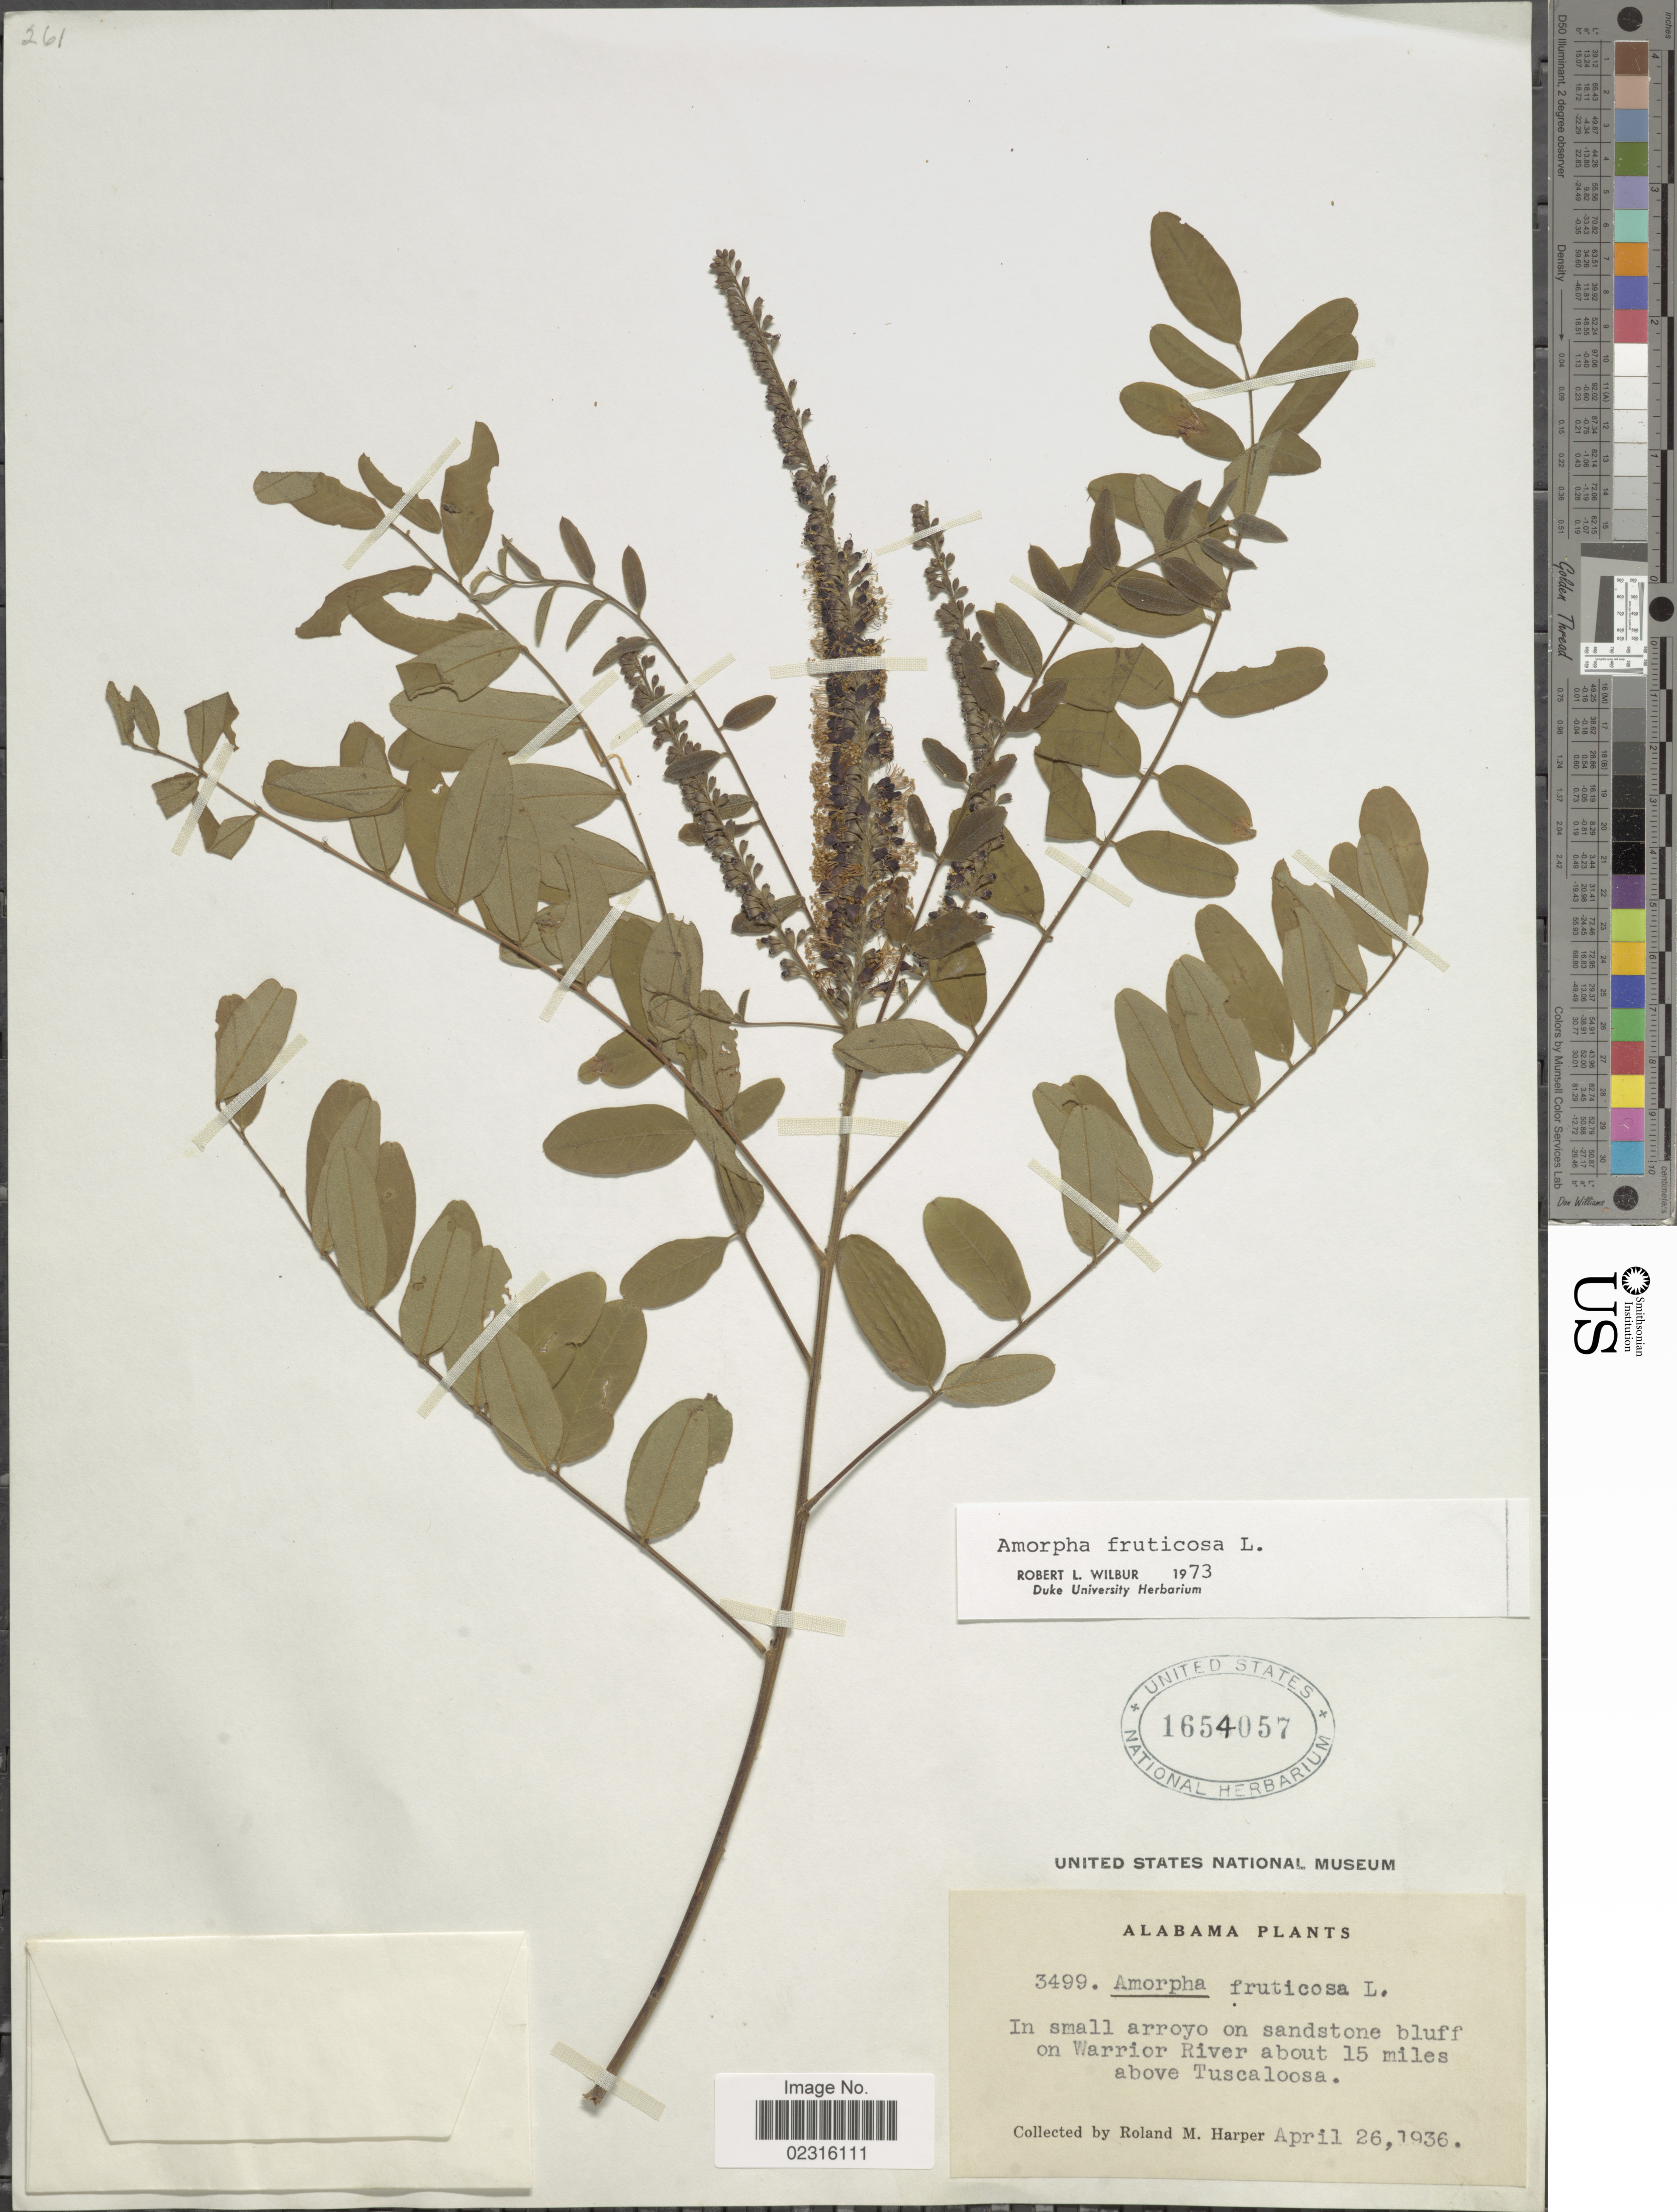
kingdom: Plantae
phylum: Tracheophyta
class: Magnoliopsida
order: Fabales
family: Fabaceae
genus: Amorpha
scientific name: Amorpha fruticosa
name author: L.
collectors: R. M. Harper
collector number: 3499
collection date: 1936-04-26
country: United States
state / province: Alabama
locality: In small arroyo on sandstone bluff on Warrior River about 15 miles above Tuscaloosa.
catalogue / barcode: US 1654057